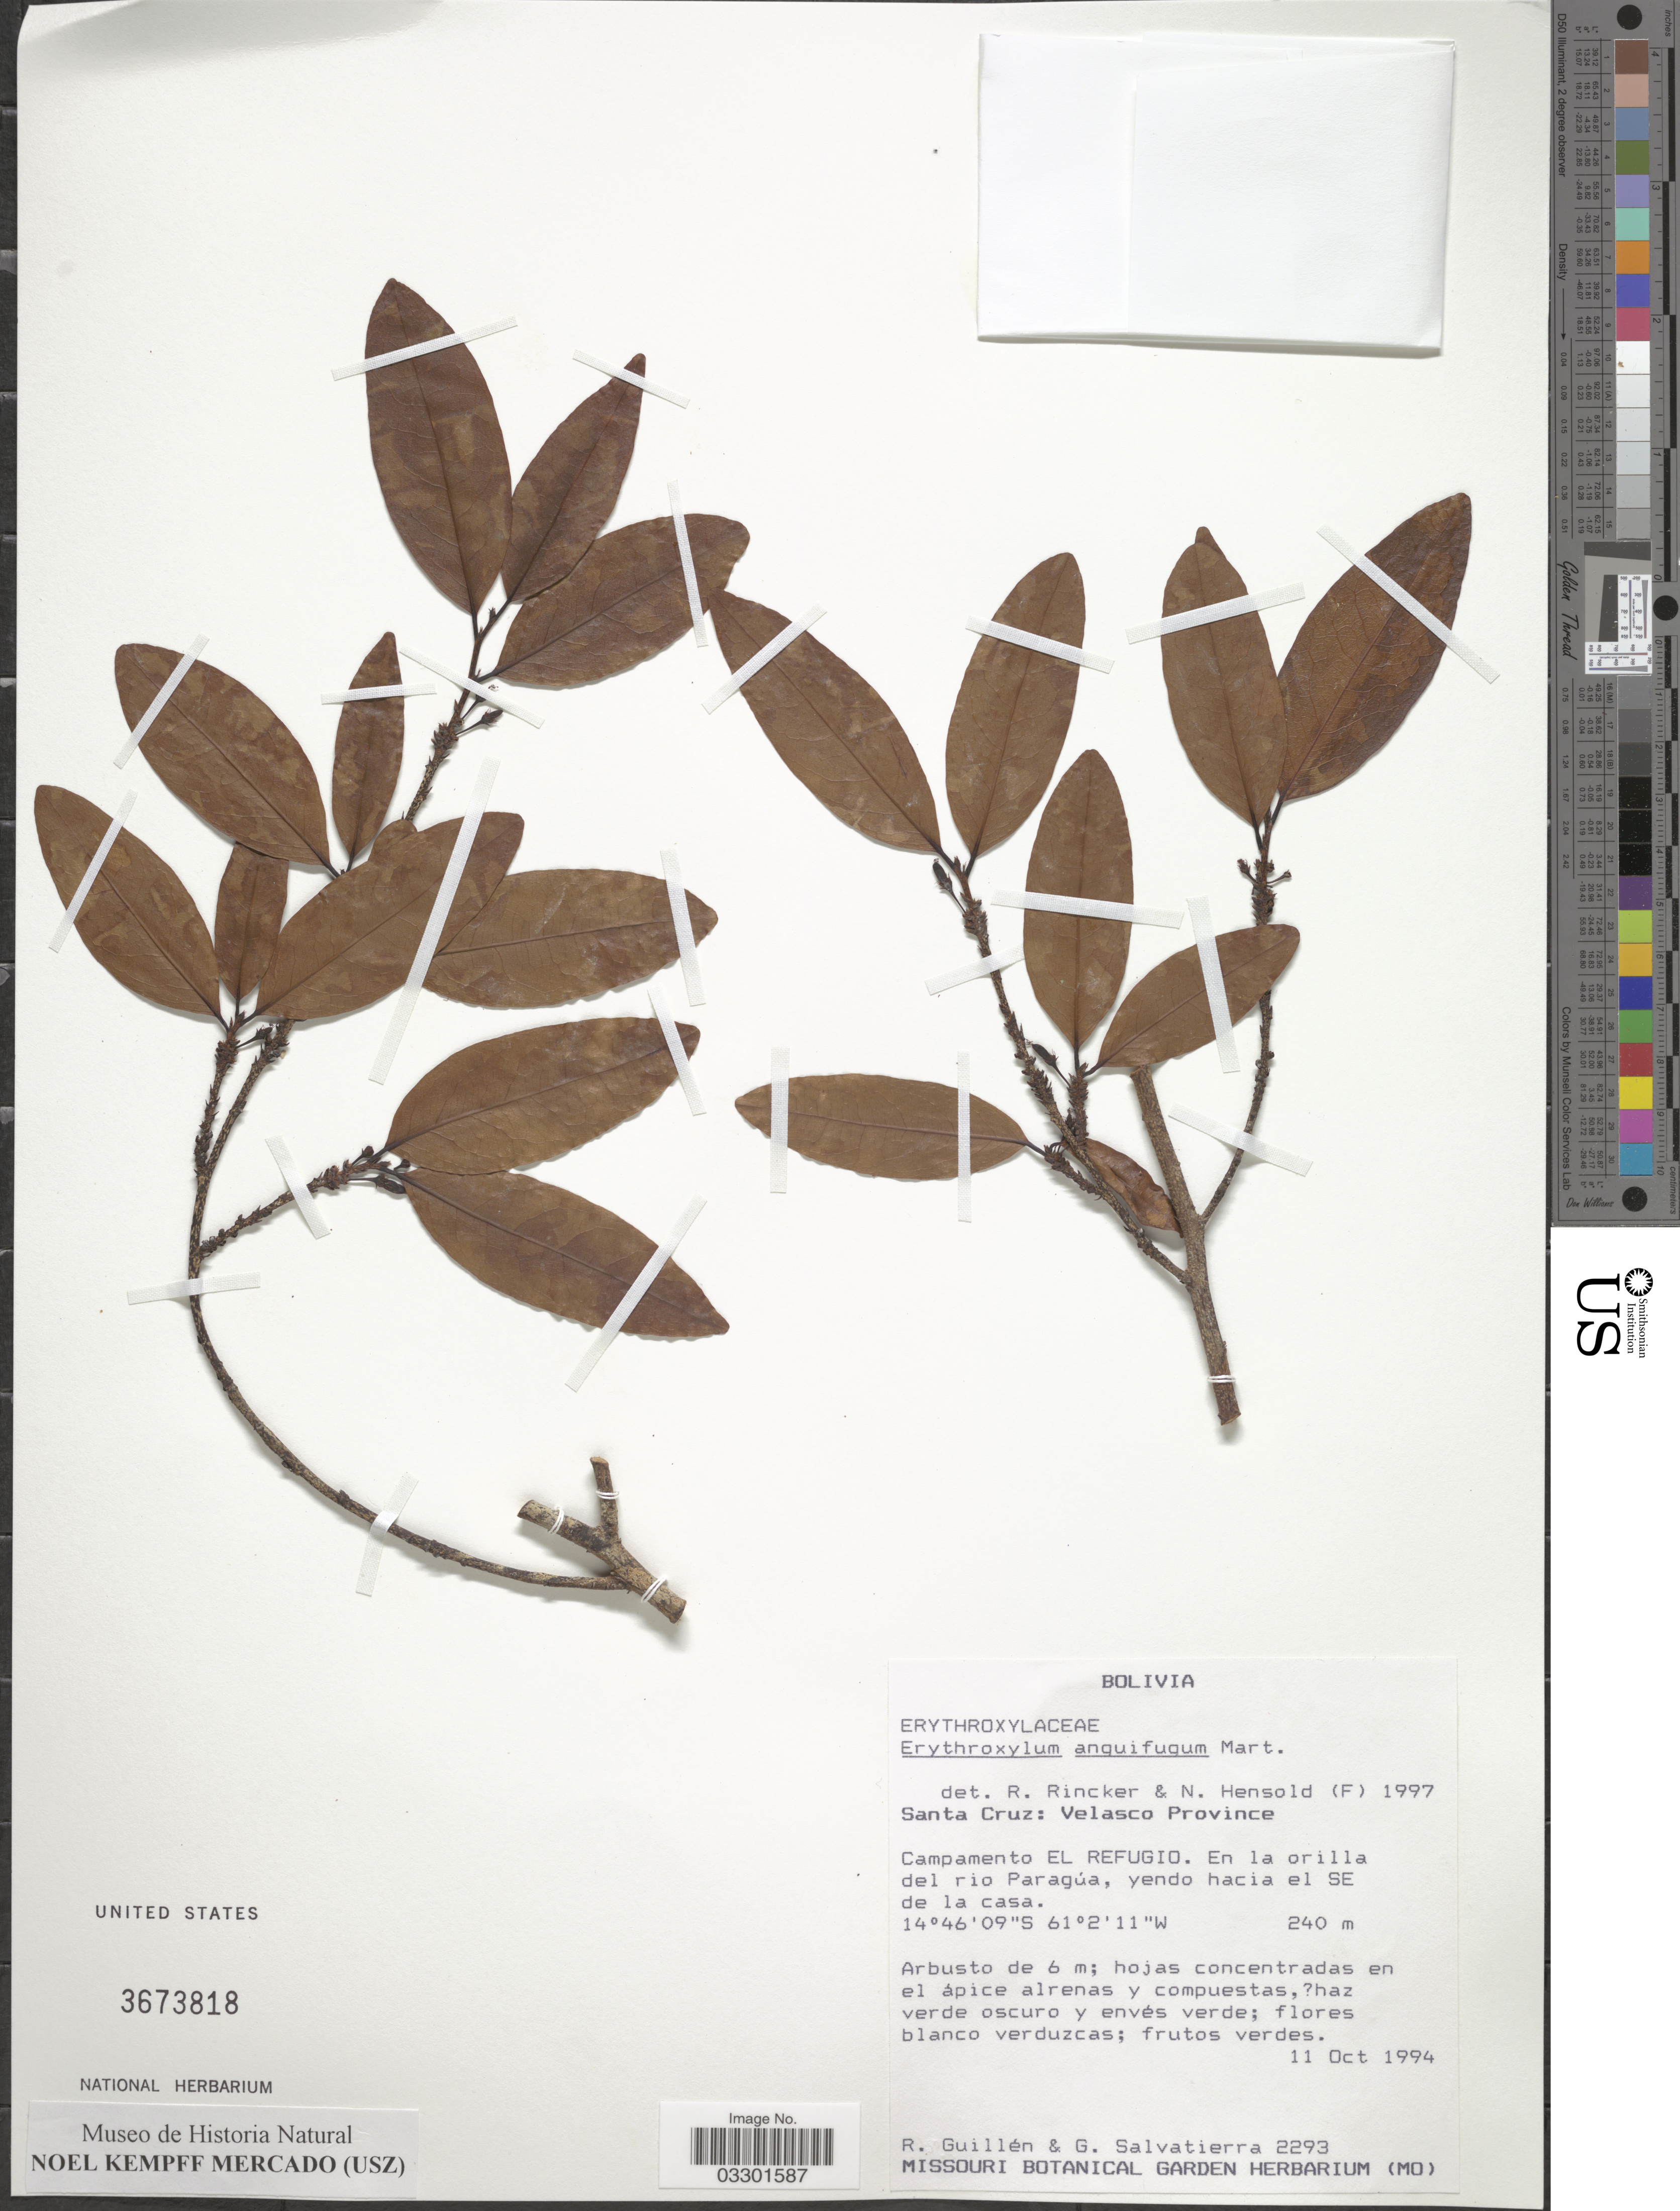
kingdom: Plantae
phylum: Tracheophyta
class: Magnoliopsida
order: Malpighiales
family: Erythroxylaceae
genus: Erythroxylum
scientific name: Erythroxylum anguifugum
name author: Mart.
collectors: R. Guillen & G. Salvatierra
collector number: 2293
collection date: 1994-10-11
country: Bolivia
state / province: Santa Cruz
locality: Velasco Province. Campamento el Refugio. En la orilla del rio Paragúa, yendo hacia el SE de la casa.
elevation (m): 240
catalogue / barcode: US 3673818